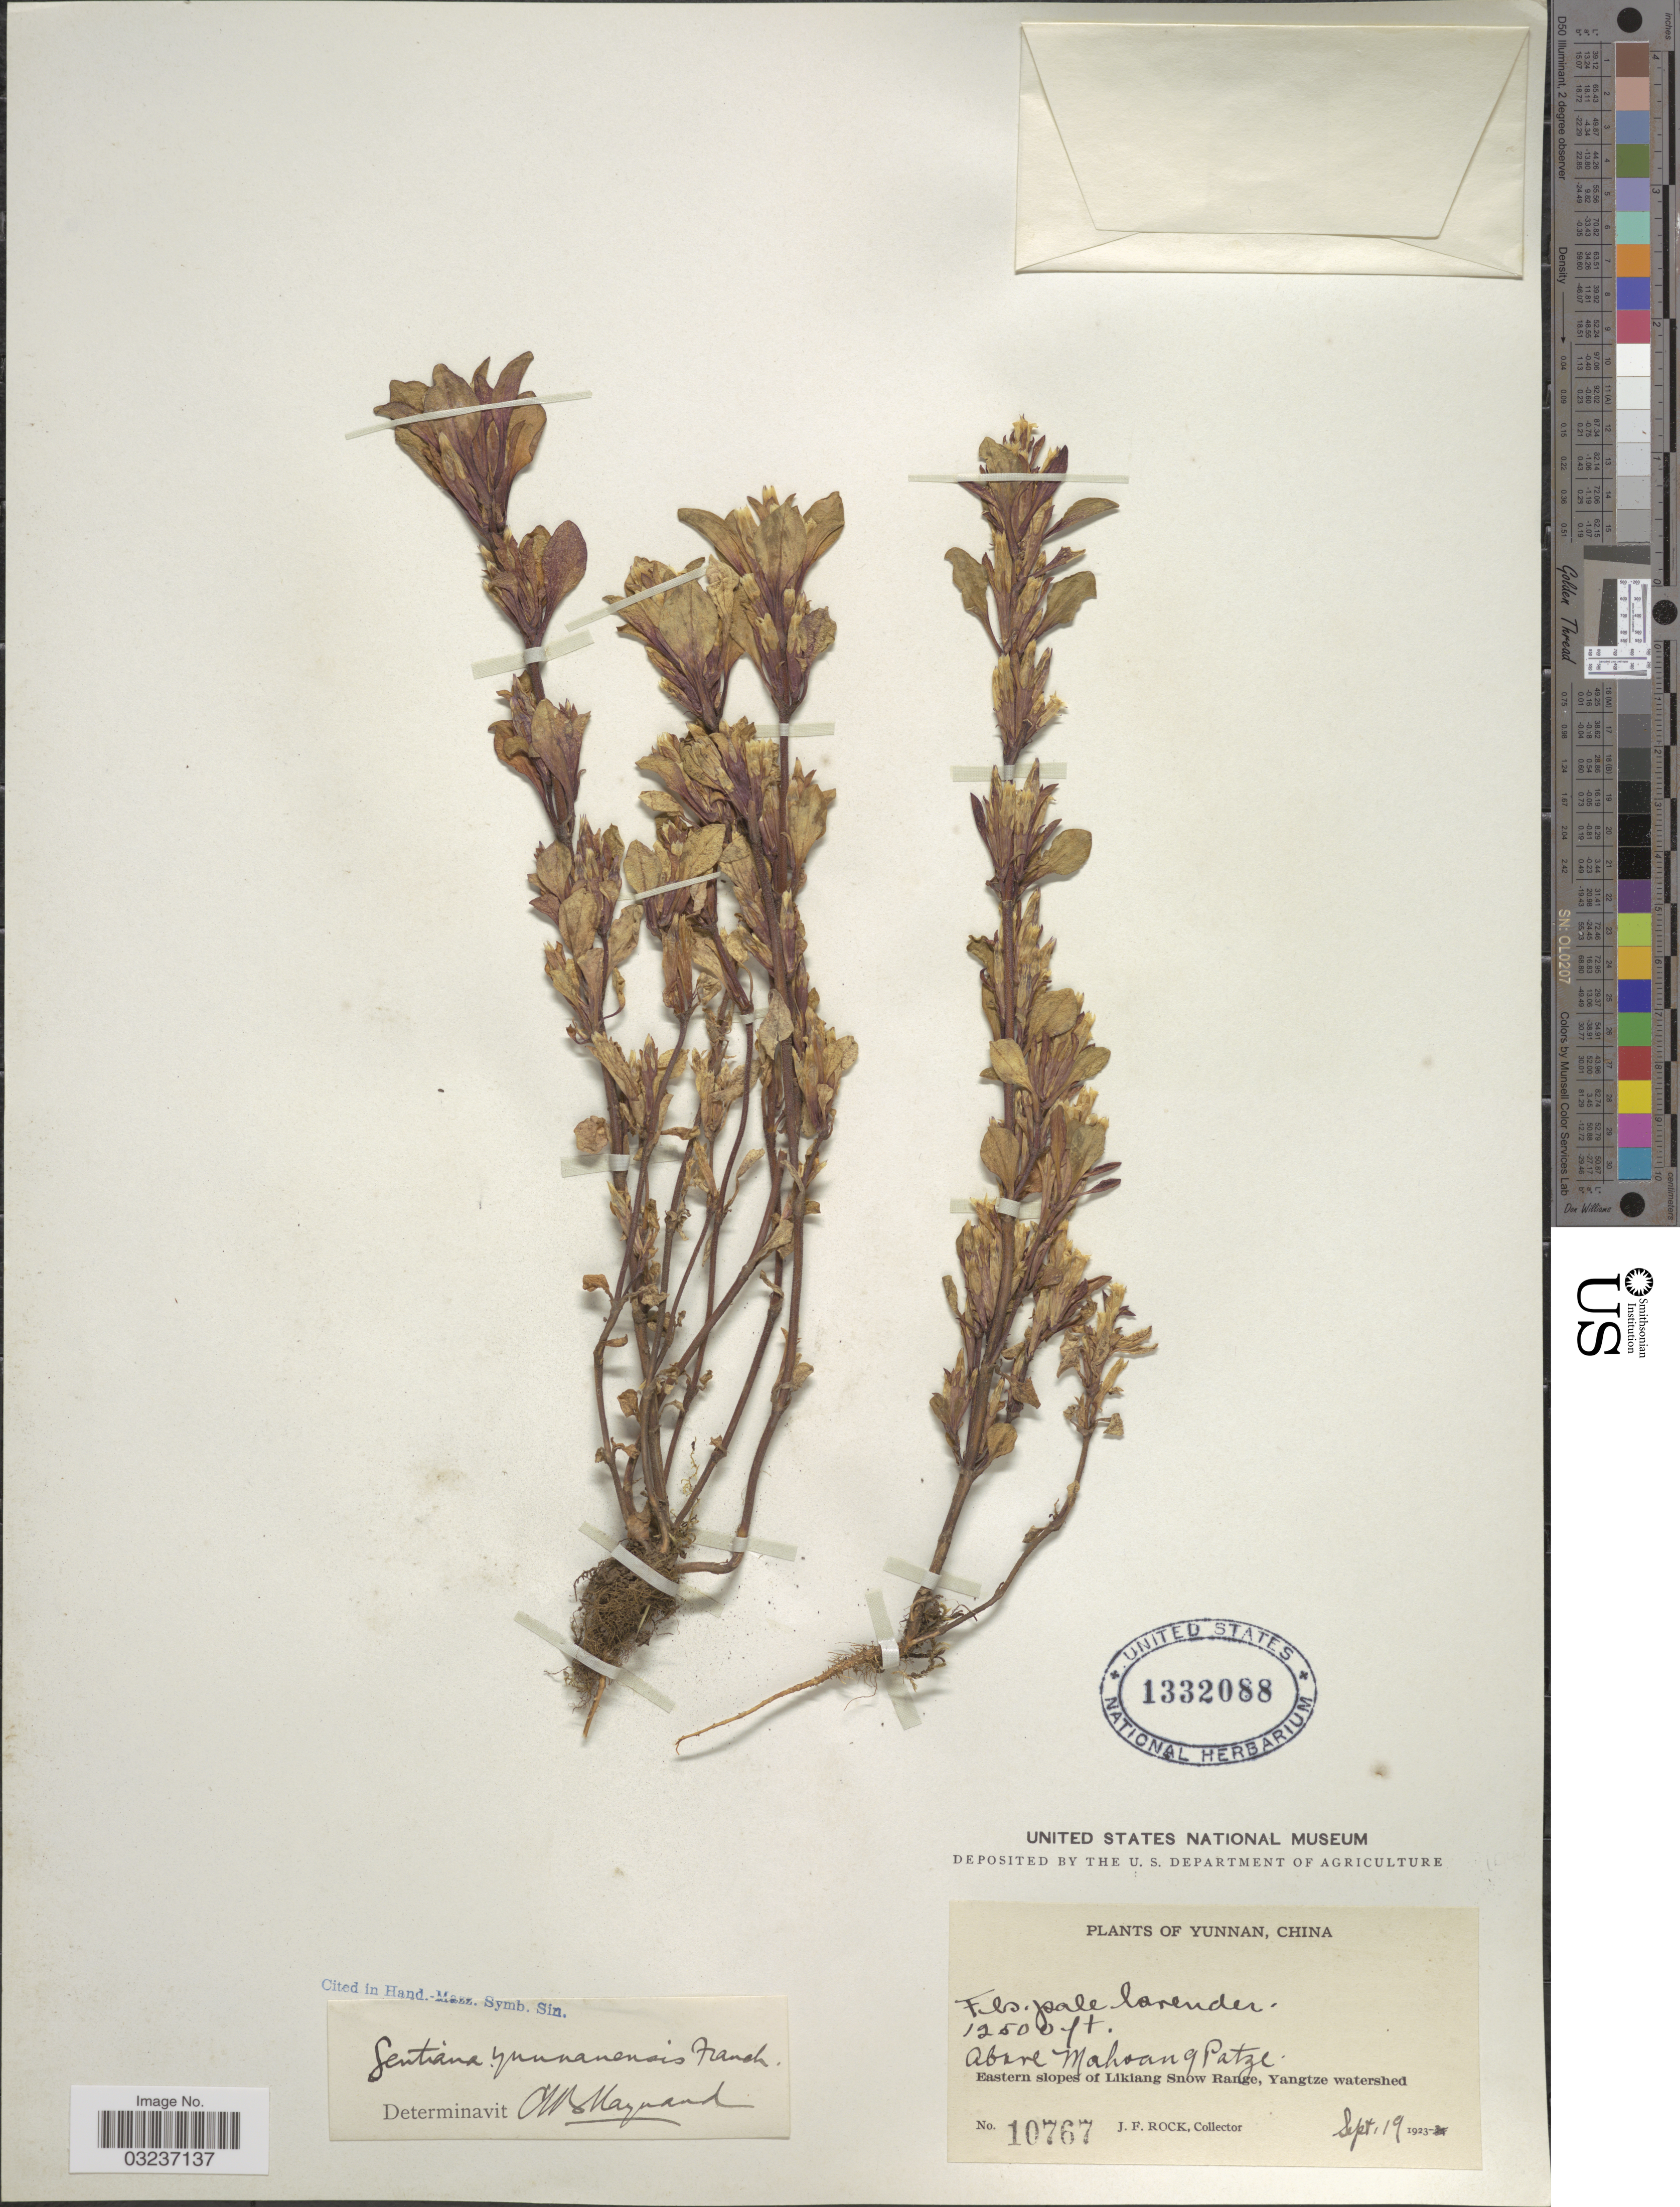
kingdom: Plantae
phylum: Tracheophyta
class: Magnoliopsida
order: Gentianales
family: Gentianaceae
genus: Gentiana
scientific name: Gentiana yunnanensis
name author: Franch.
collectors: J. Rock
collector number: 10767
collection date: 1923-09-19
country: China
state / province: Yunnan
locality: Above Mahoang Patze. Eastern slopes of Likiang Snow Range, Yangtze watershed.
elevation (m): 3810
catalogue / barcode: US 1332088